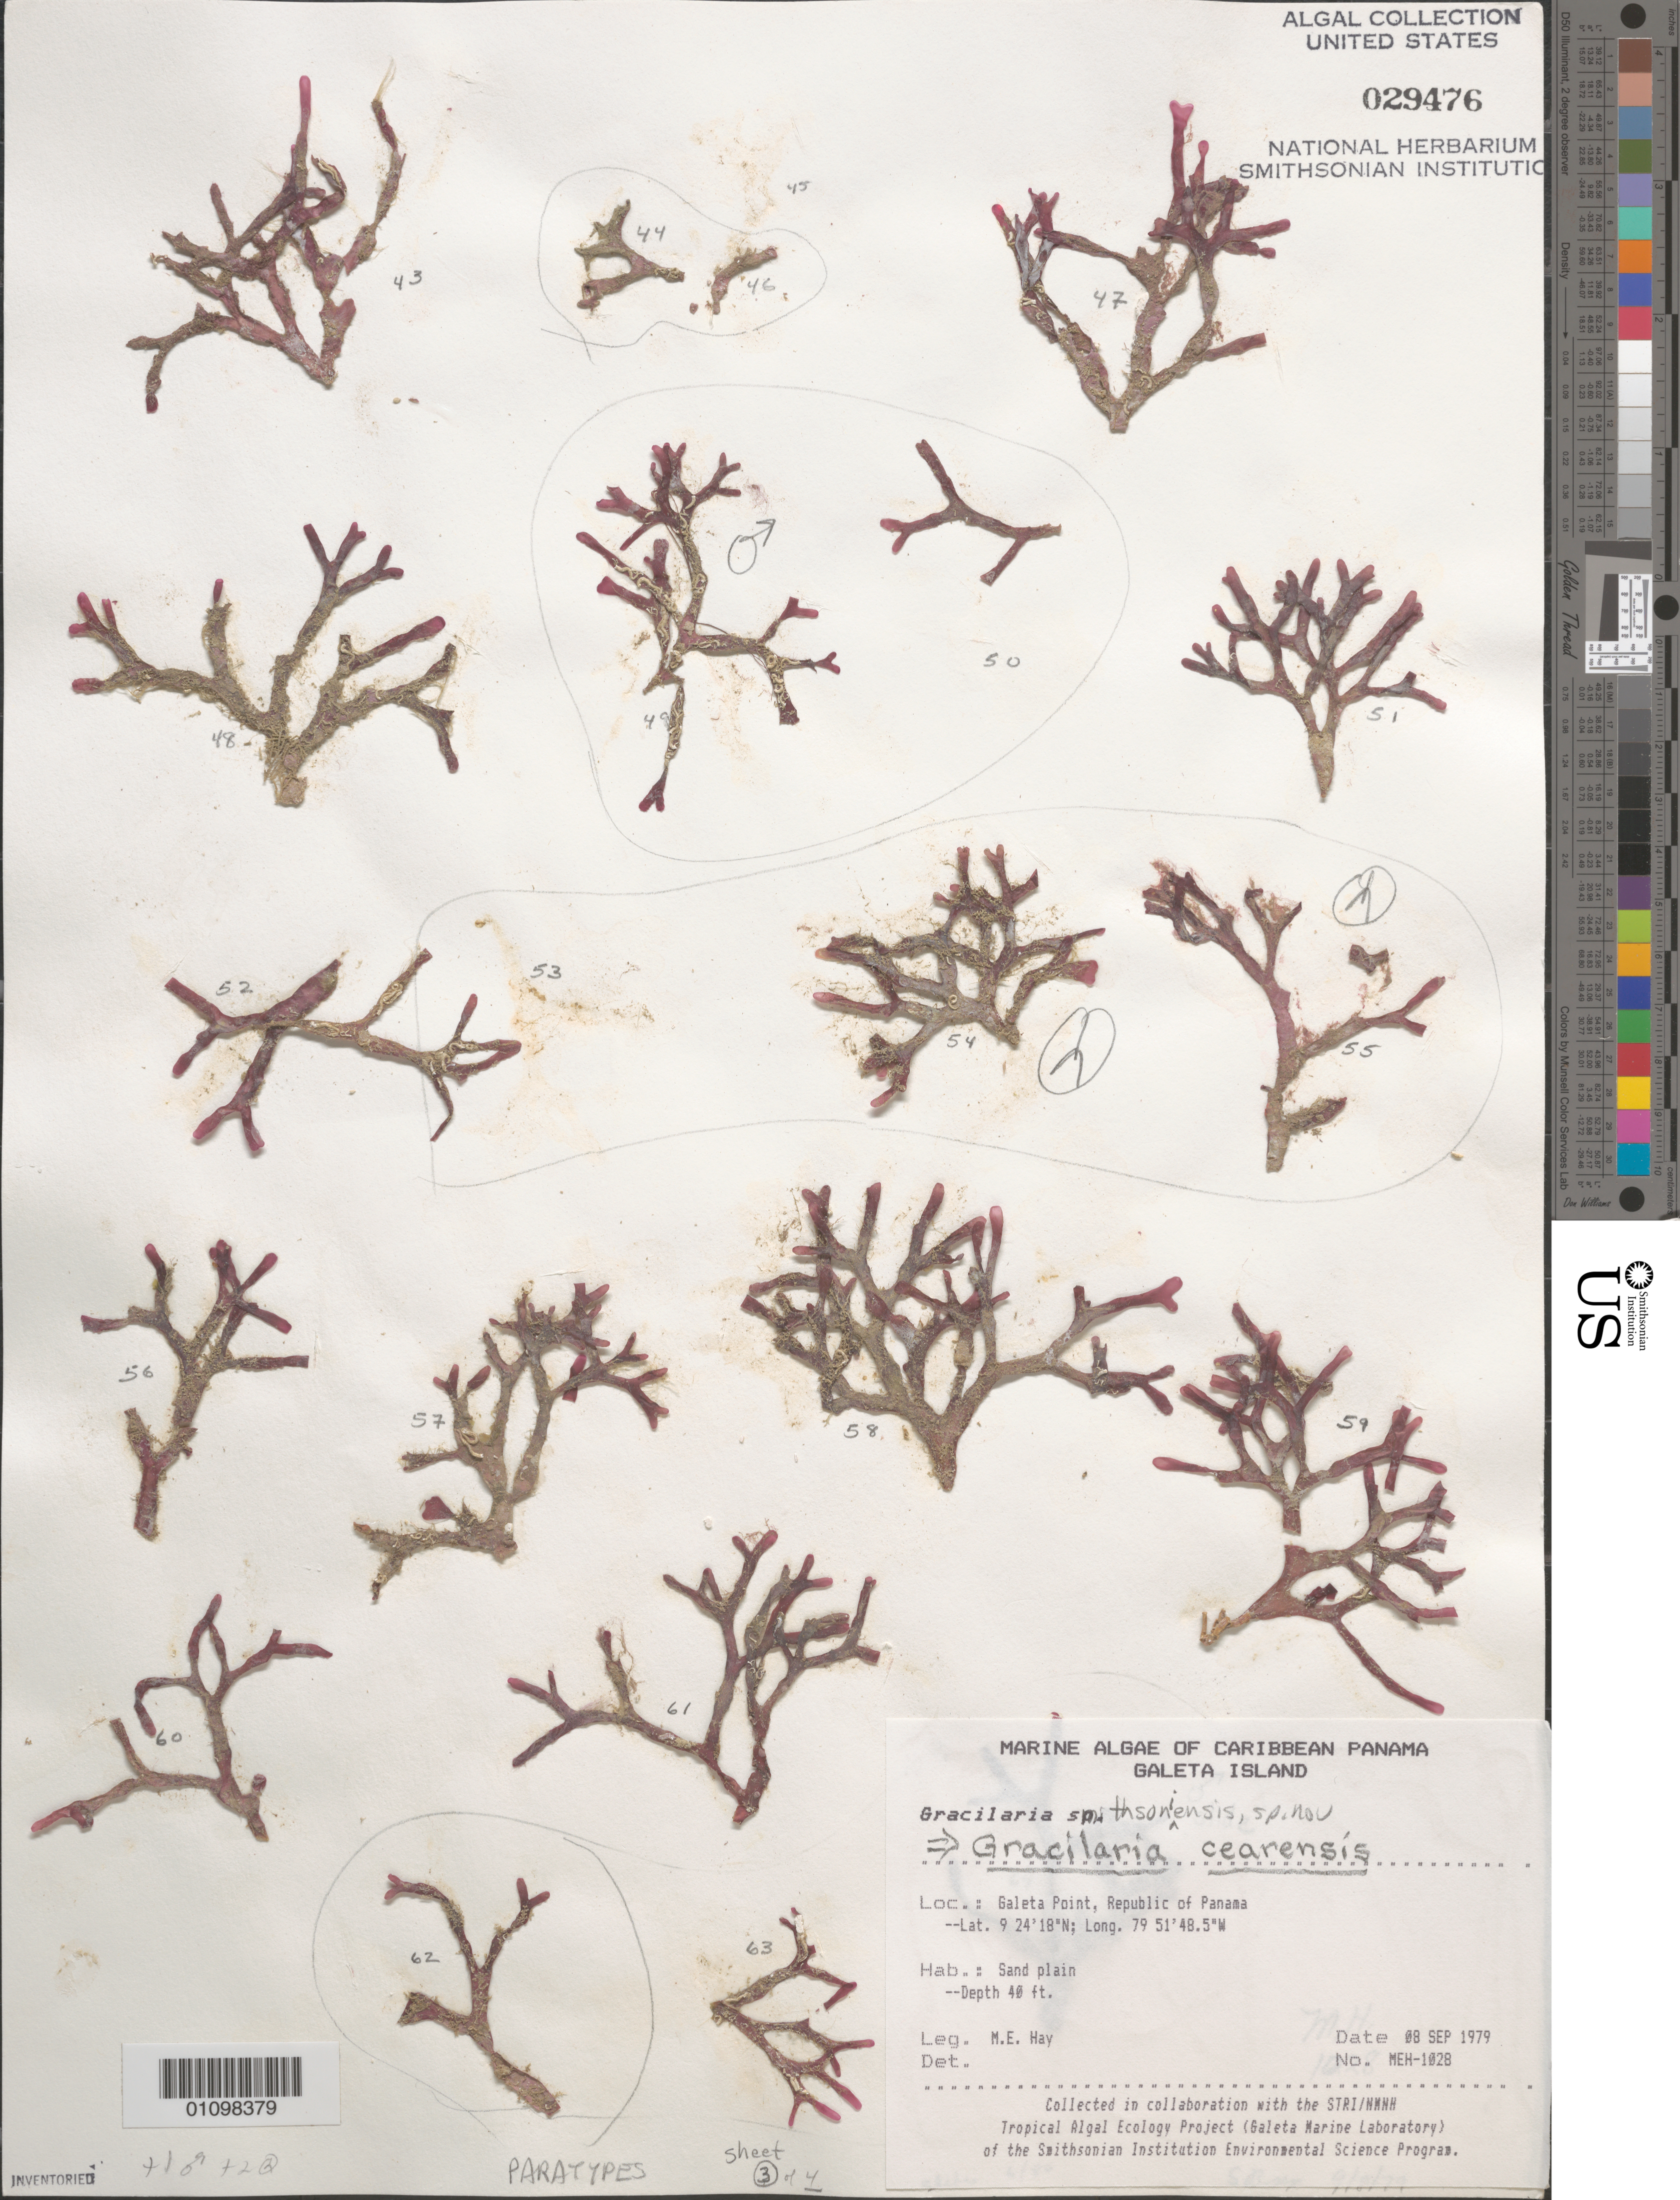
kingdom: Plantae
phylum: Rhodophyta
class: Florideophyceae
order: Gracilariales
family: Gracilariaceae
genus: Gracilaria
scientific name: Gracilaria cearensis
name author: (A.B. Joly & F.C. Pinheiro in A.B. Joly et al.) A.B. Joly & F.C. Pinheiro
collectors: M. E. Hay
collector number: MEH-1028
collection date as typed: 08 Sep 1979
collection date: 1979-09-08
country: Panama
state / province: Colón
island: Galeta Island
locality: Galeta Point, off Galeta Reef platform (fronting STRI Galeta Marine Laboratory)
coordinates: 9 24'18"N, 79 51'48.5"W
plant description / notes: Paratypes and voucher for Gracilaria smithsoniensis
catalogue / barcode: US 29476